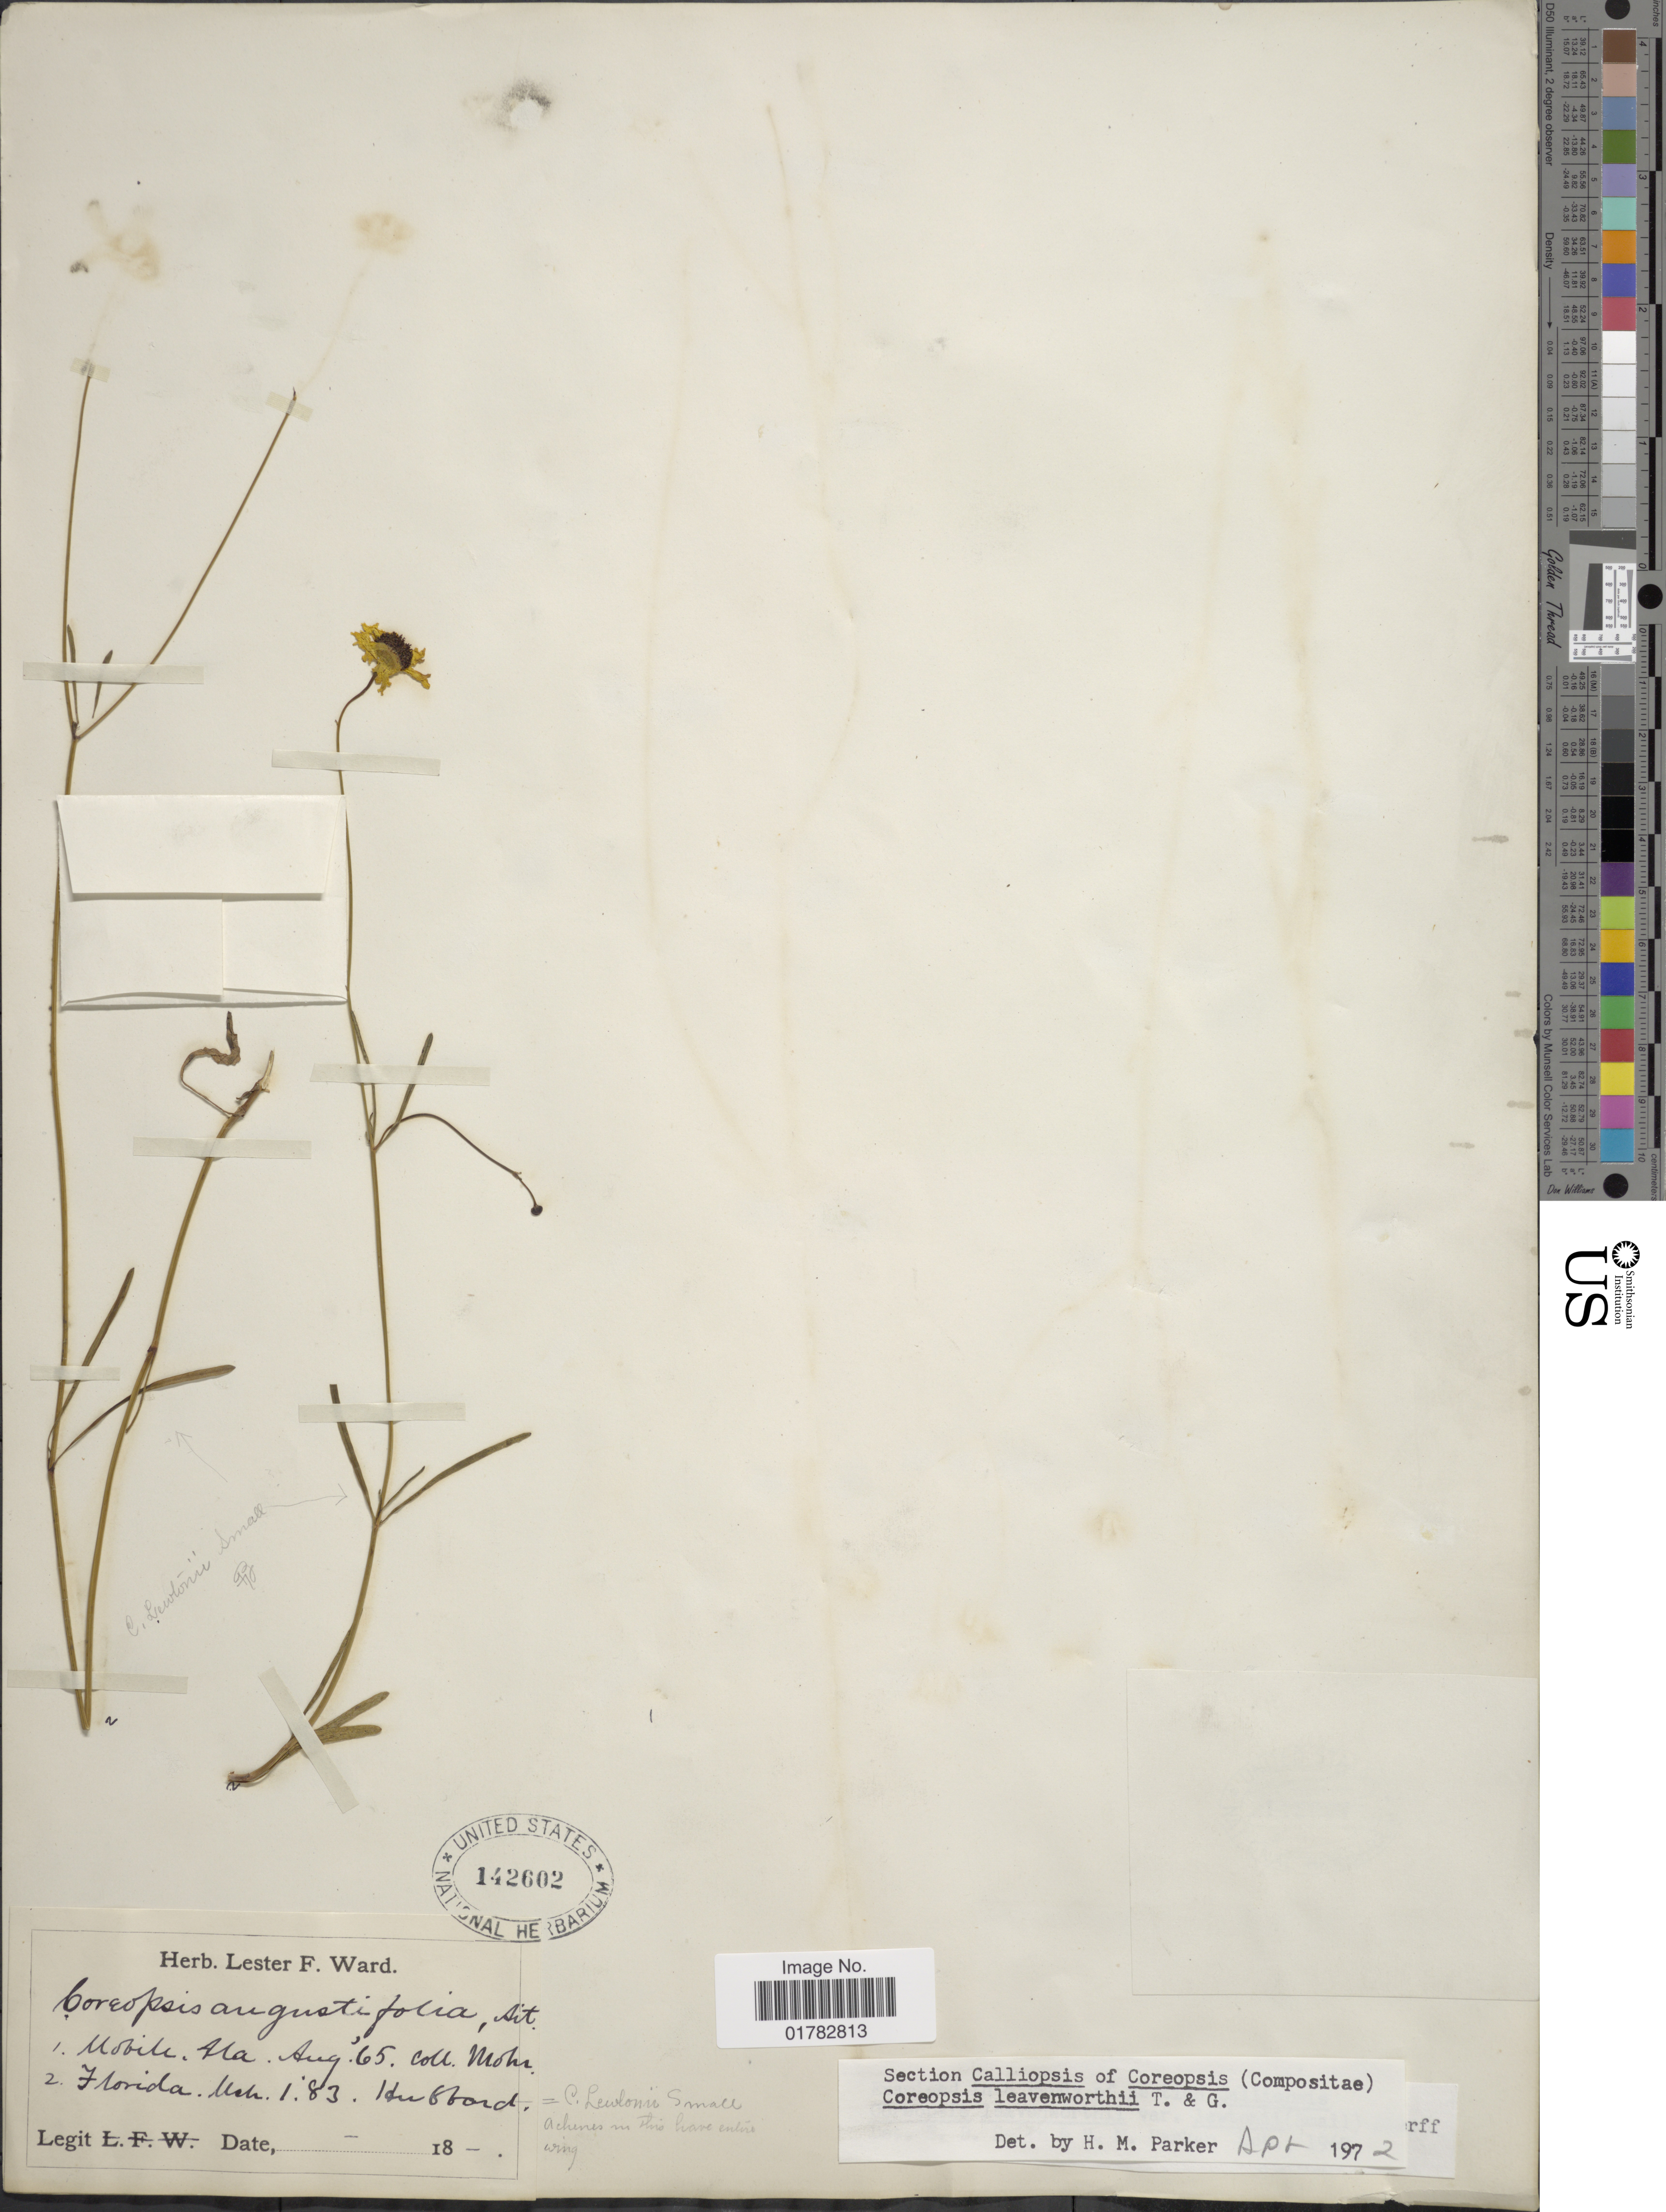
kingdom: Plantae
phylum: Tracheophyta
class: Magnoliopsida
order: Asterales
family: Asteraceae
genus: Coreopsis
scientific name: Coreopsis leavenworthii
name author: Torr. & A. Gray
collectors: Mohr, --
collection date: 1865-08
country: United States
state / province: Alabama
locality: Mobile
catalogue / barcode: US 142602